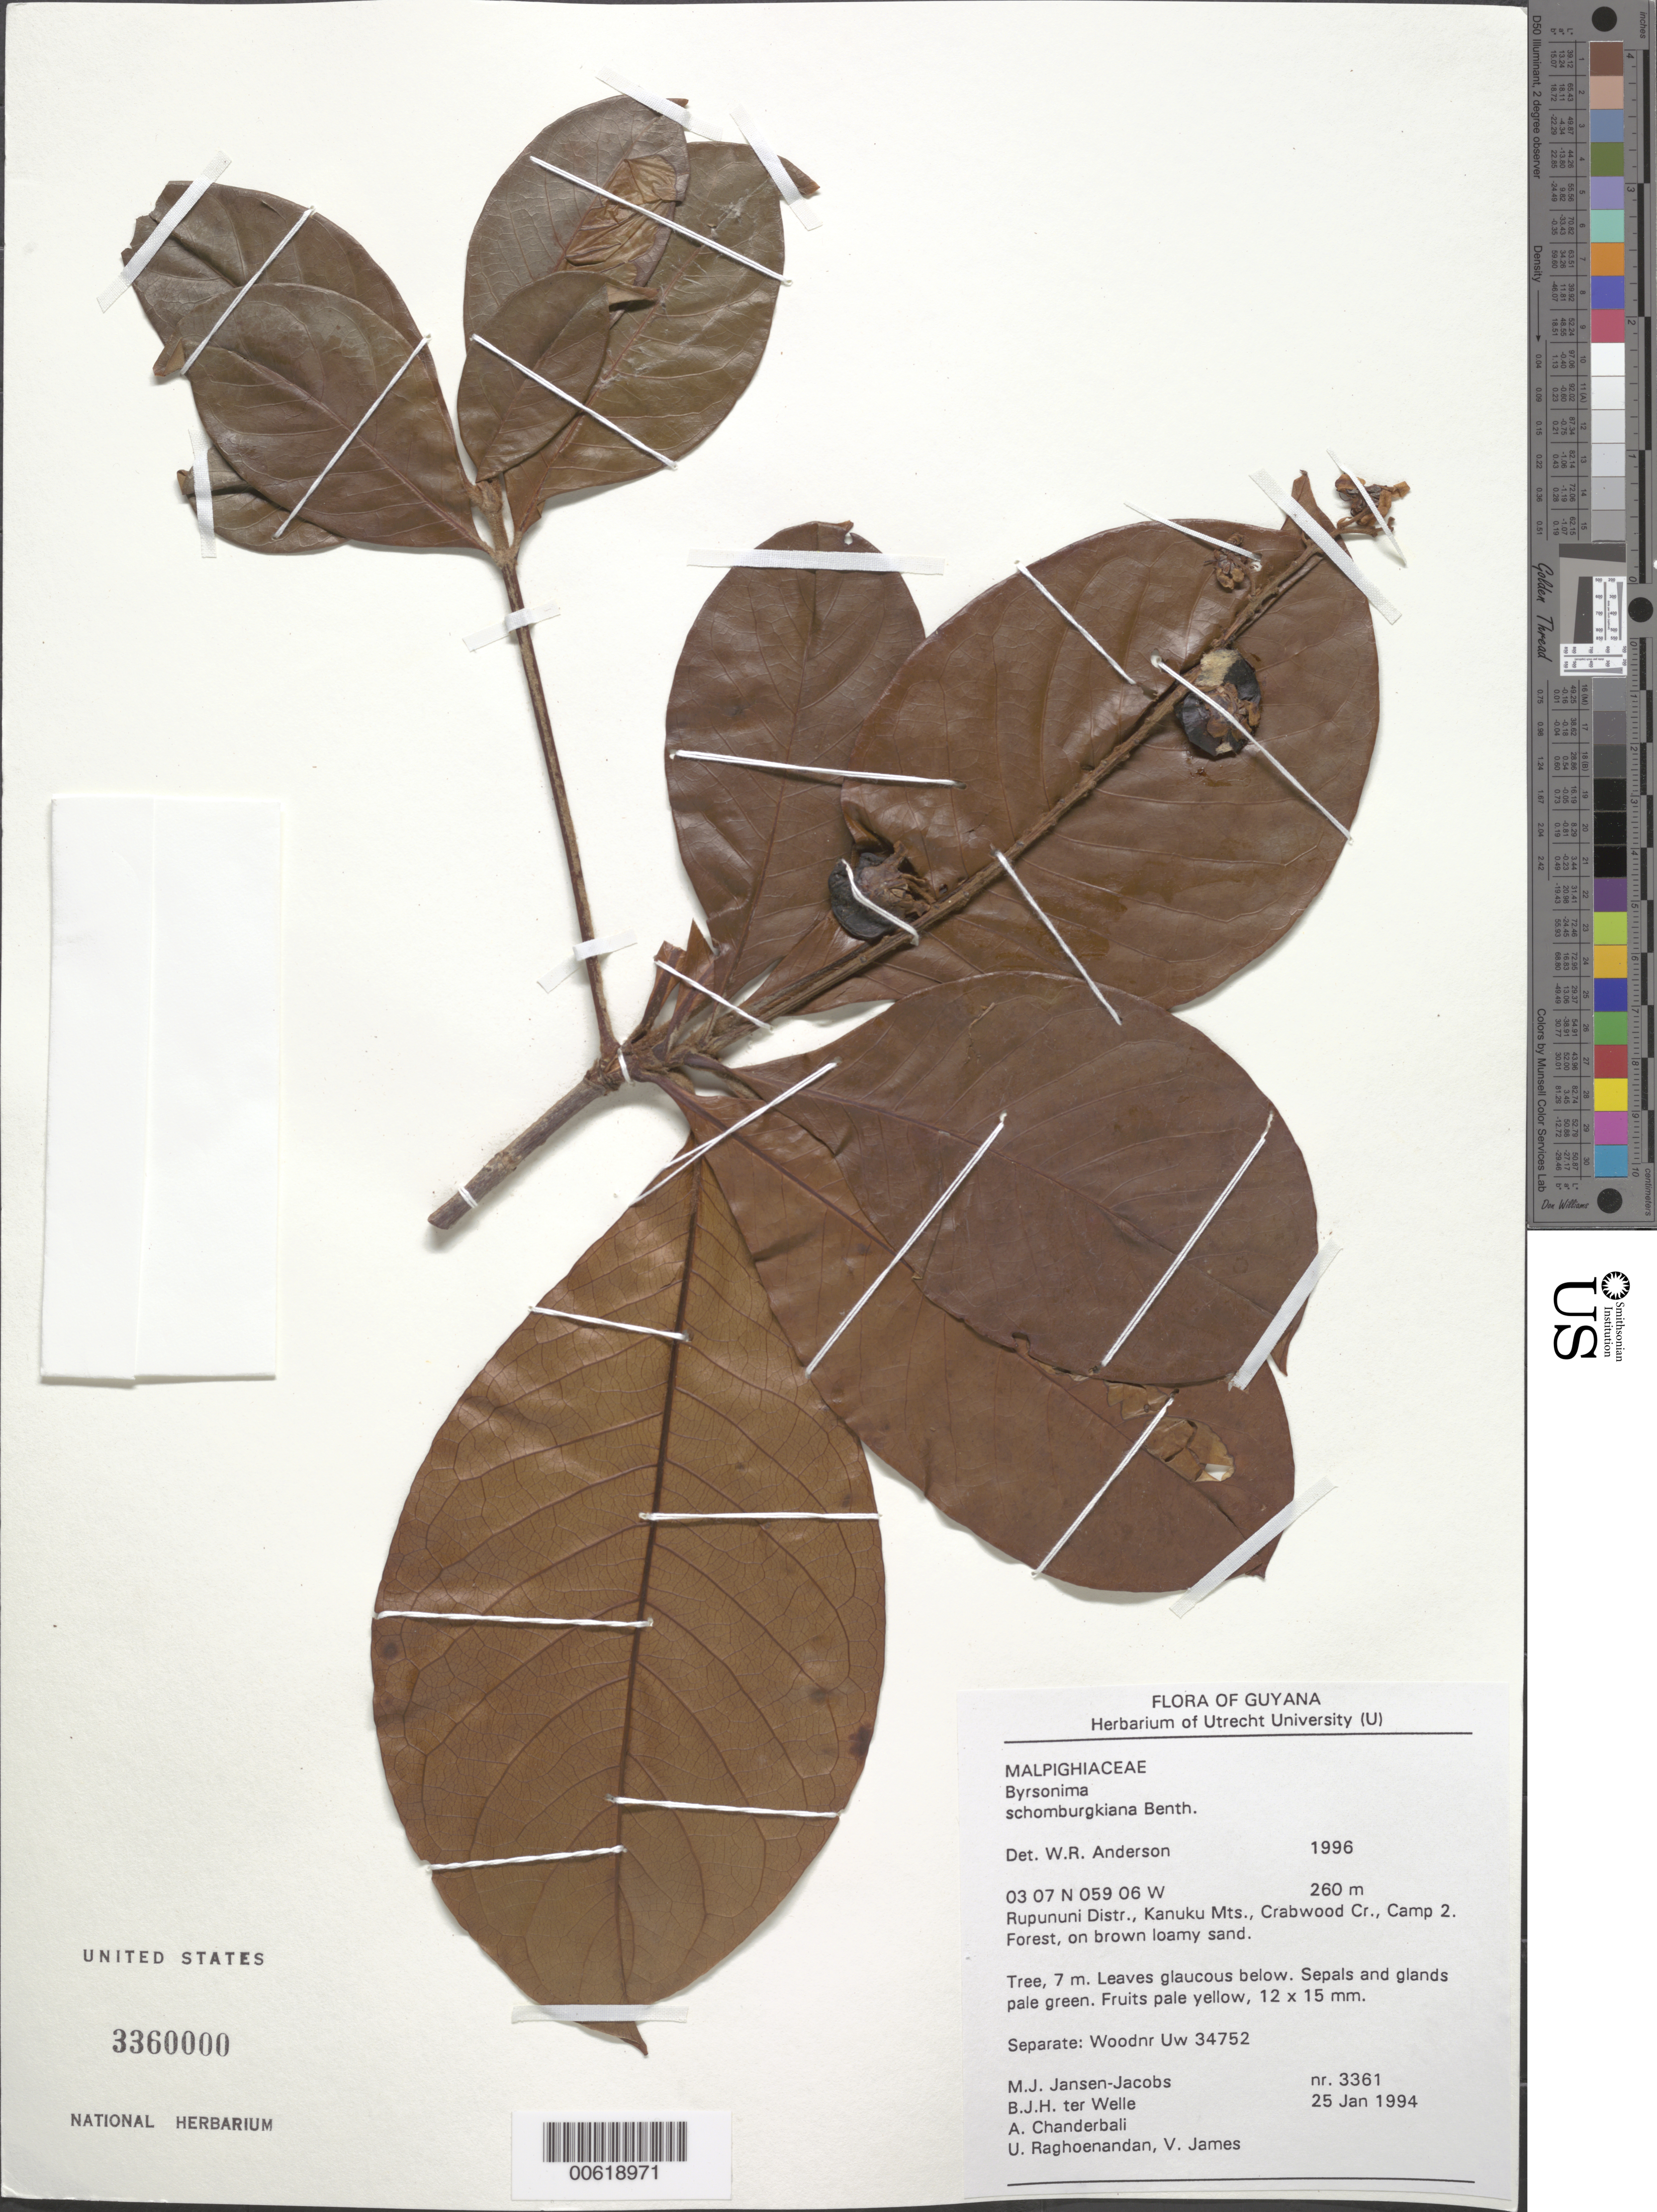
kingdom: Plantae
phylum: Tracheophyta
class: Magnoliopsida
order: Malpighiales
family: Malpighiaceae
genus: Byrsonima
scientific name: Byrsonima schomburgkiana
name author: Benth.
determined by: Anderson, W. R., (MICH), University of Michigan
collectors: M. J. Jansen-Jacobs, B. Welle, A. S. Chanderbali, U. Raghoenandan & V. James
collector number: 3361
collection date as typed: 25-Jan-94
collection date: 1994-01-25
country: Guyana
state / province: U. Takutu-U. Essequibo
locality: Crabwood Cr., Camp 2, Kanuku Mts., Rupununi District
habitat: Forest on brown loamy sand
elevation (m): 260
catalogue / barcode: US 3360000